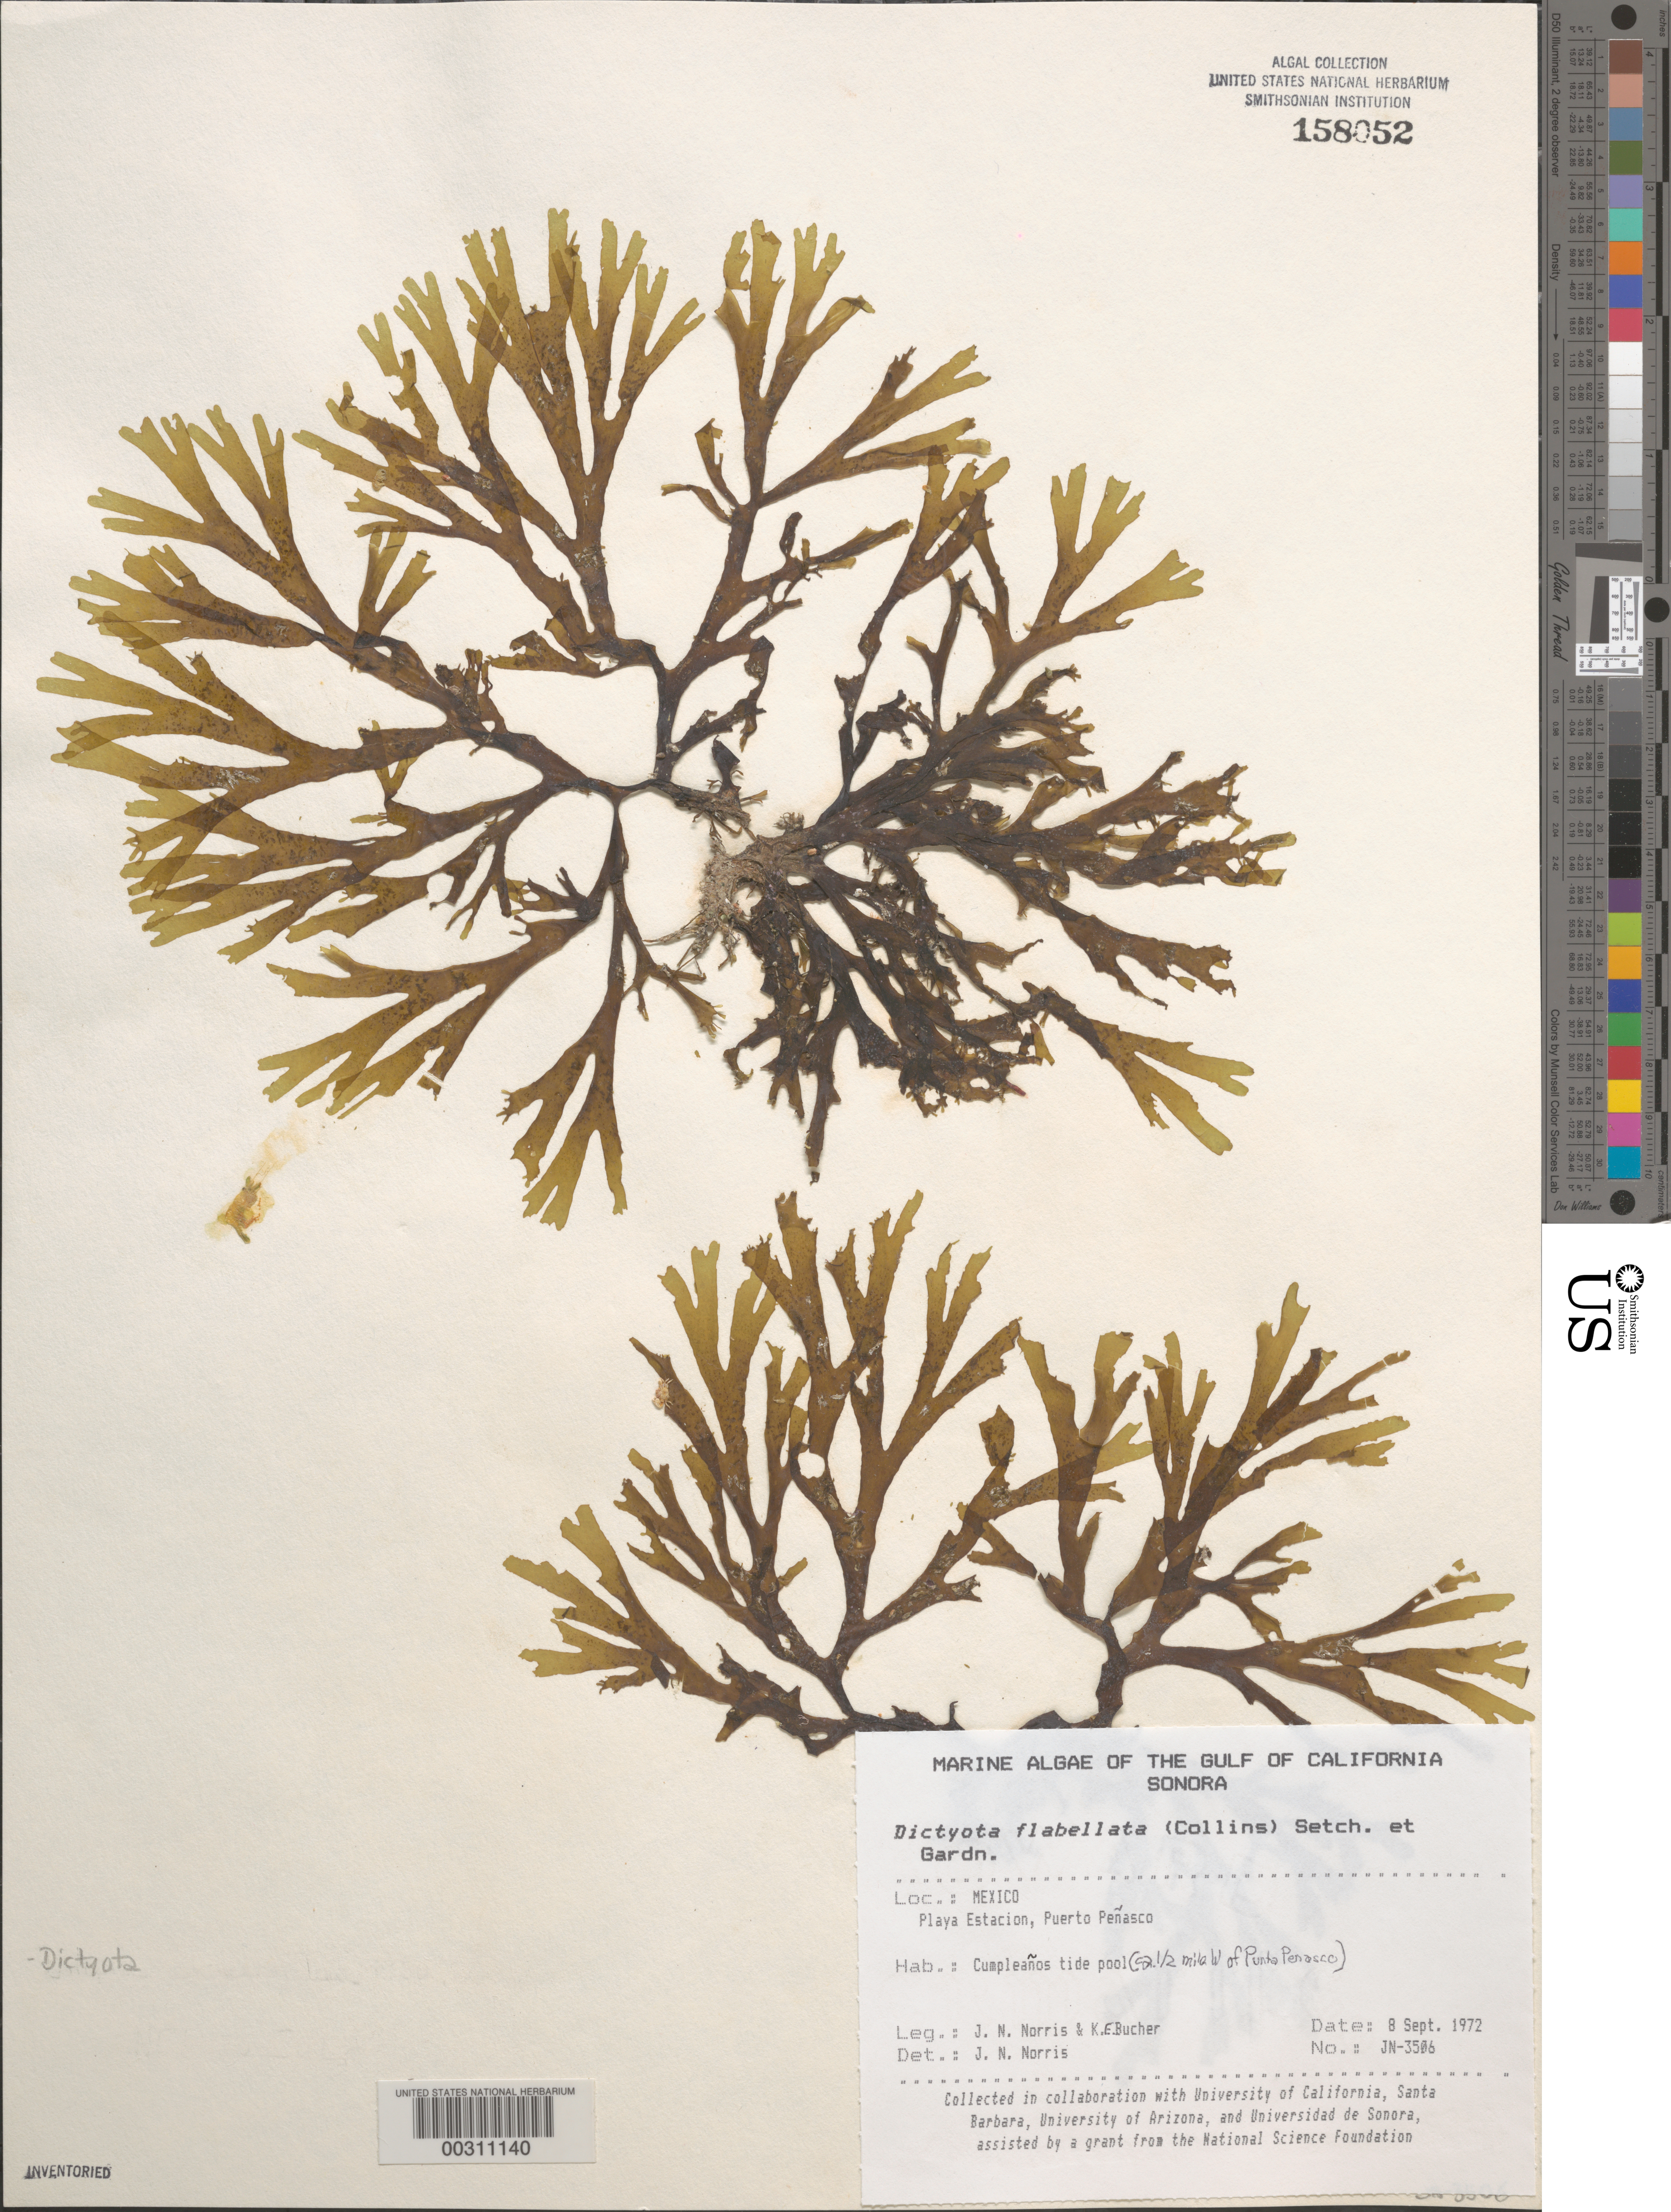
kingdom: Chromista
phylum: Ochrophyta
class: Phaeophyceae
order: Dictyotales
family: Dictyotaceae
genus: Dictyota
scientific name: Dictyota flabellata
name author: (Collins) Setch. & N.L. Gardner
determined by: Norris, James N.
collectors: J. N. Norris & K. E. Bucher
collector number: JN-3506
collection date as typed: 08 Sep 1972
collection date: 1972-09-08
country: Mexico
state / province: Sonora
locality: Playa Estacion, Puerto Penasco, Cumpleanos Tide Pool, ca. 0.5 mile west of Punta Penasco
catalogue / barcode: US 158052